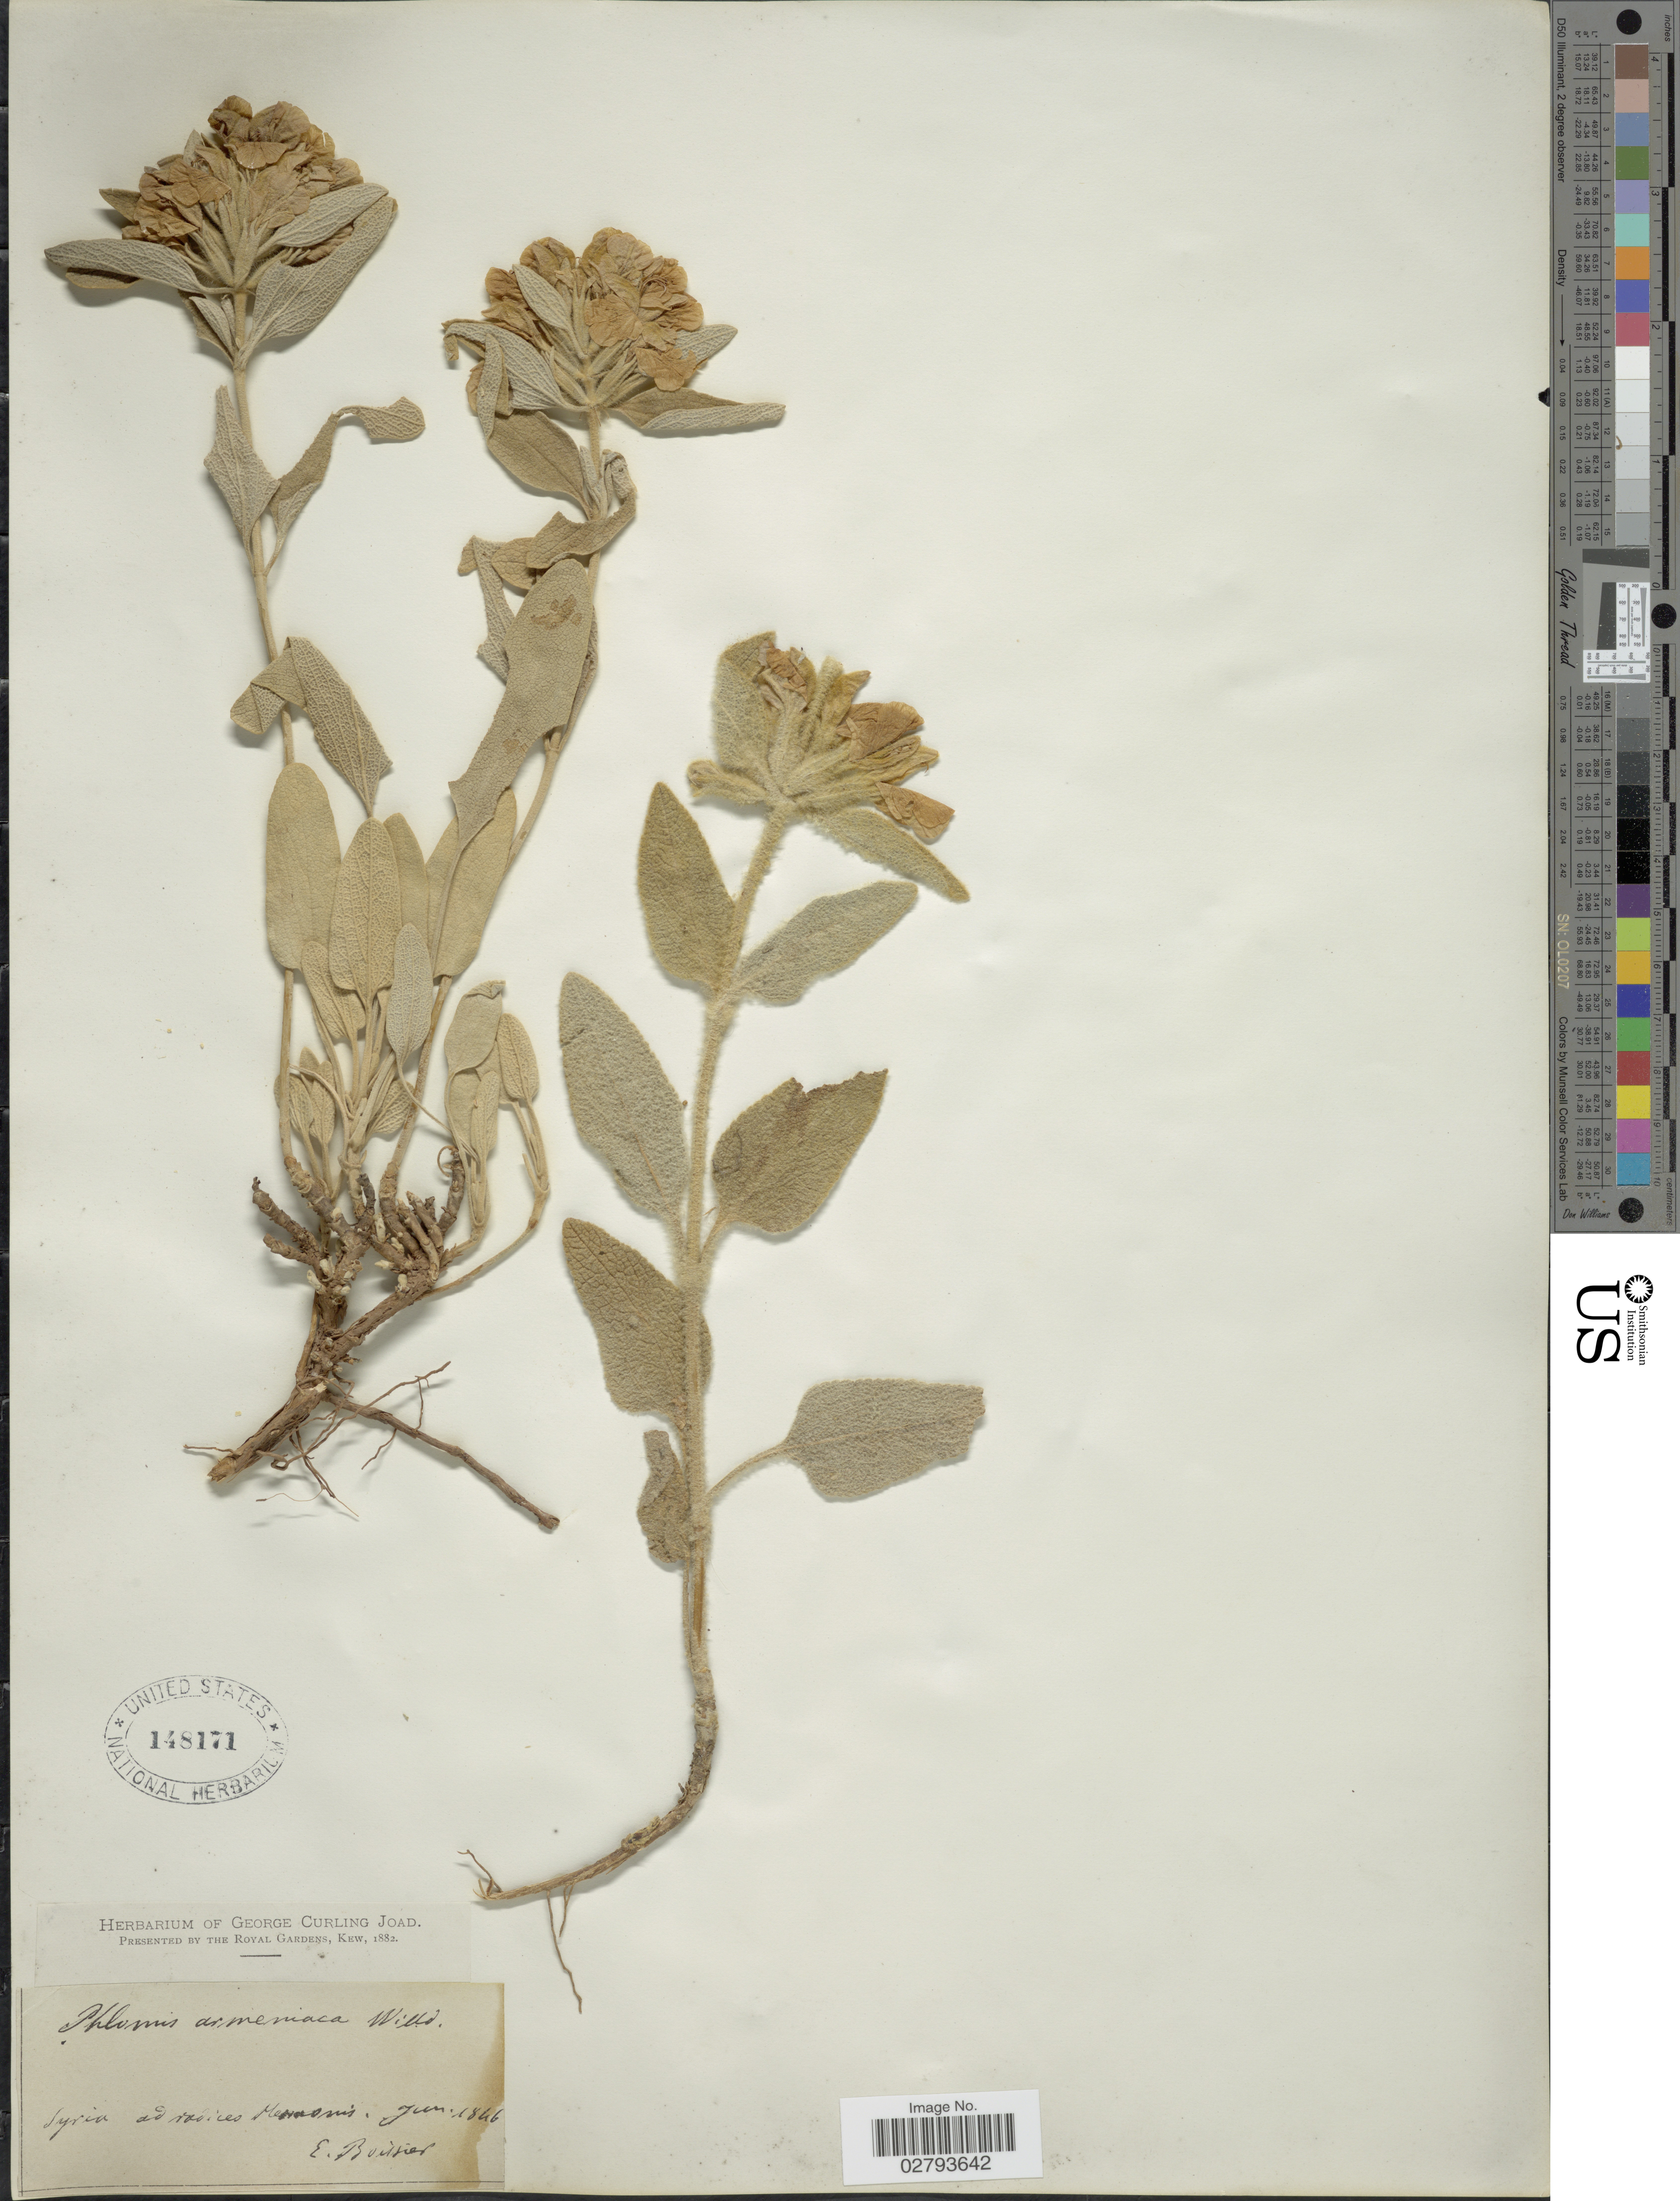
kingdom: Plantae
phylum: Tracheophyta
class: Magnoliopsida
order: Lamiales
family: Lamiaceae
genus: Phlomis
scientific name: Phlomis armeniaca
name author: Willd.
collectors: P. Boissier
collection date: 1846-06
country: Syria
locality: Ad radices Menaomis [interpreted].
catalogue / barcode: US 148171